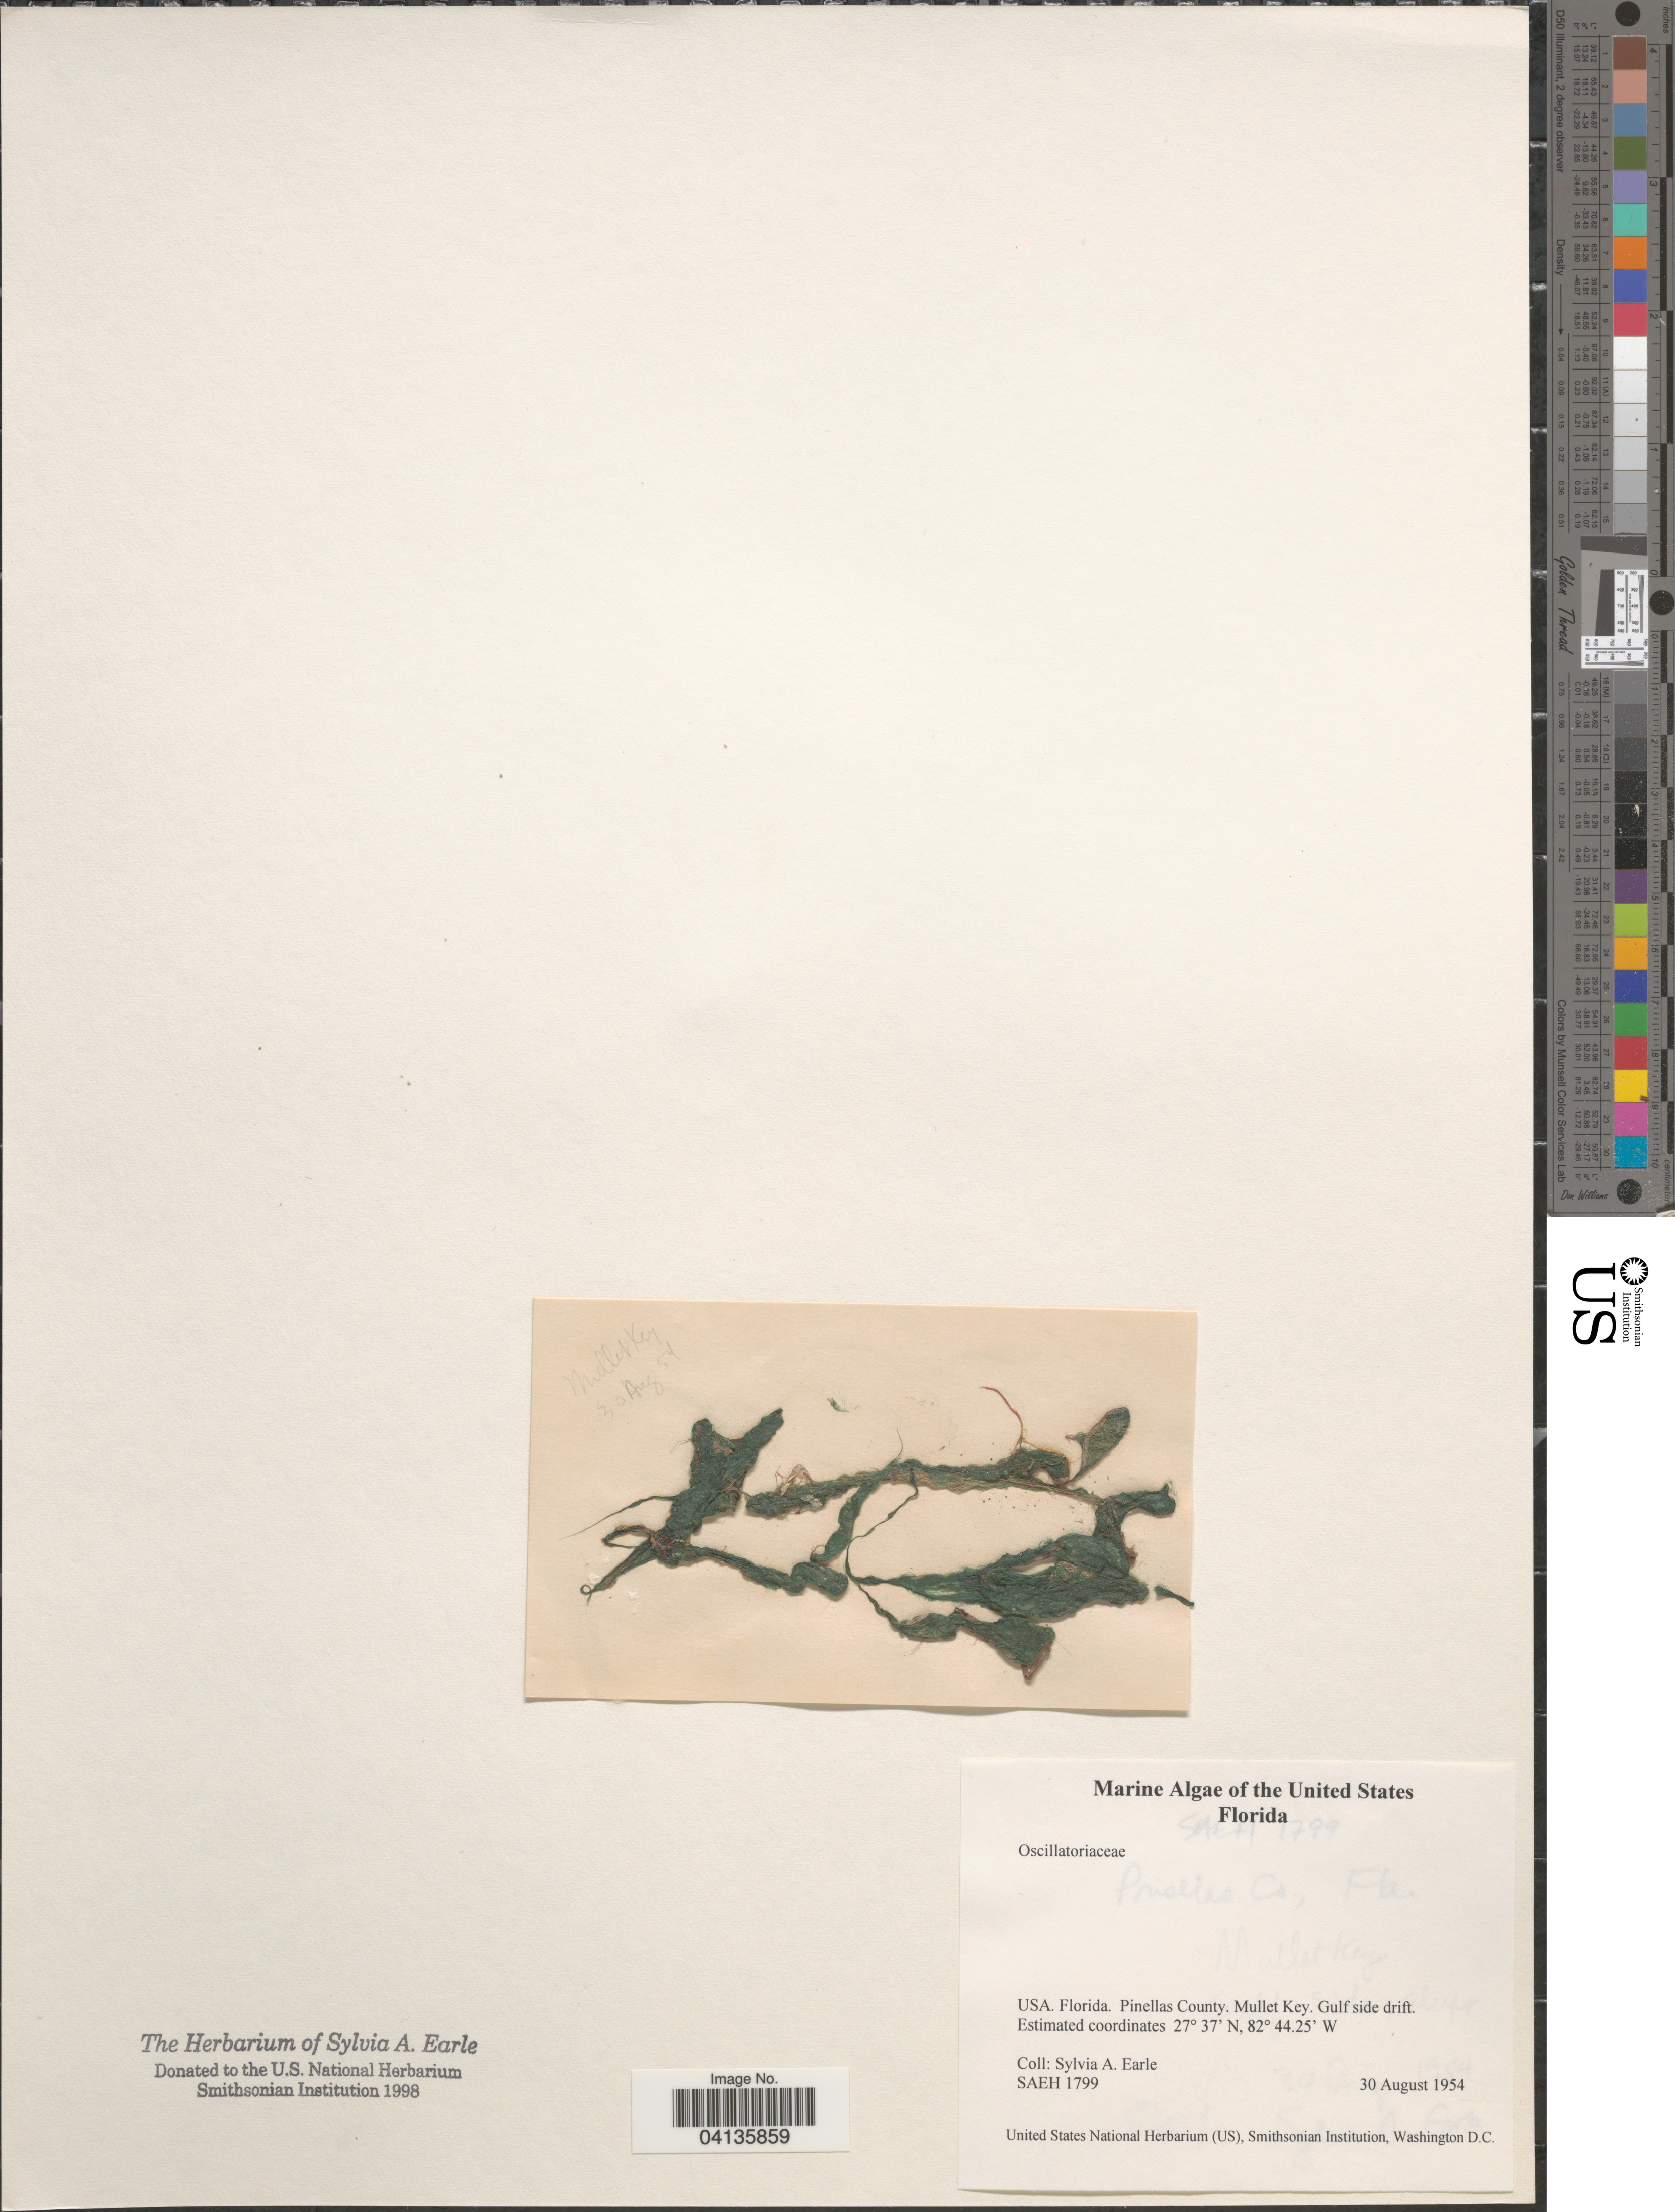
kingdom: Bacteria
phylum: Cyanobacteria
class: Cyanobacteriia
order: Cyanobacteriales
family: Oscillatoriaceae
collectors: S. A. Earle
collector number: SAEH 1799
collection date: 1954-08-30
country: United States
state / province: Florida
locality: Pinellas County. Mullet Key. Gulf side drift.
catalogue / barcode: US 238786